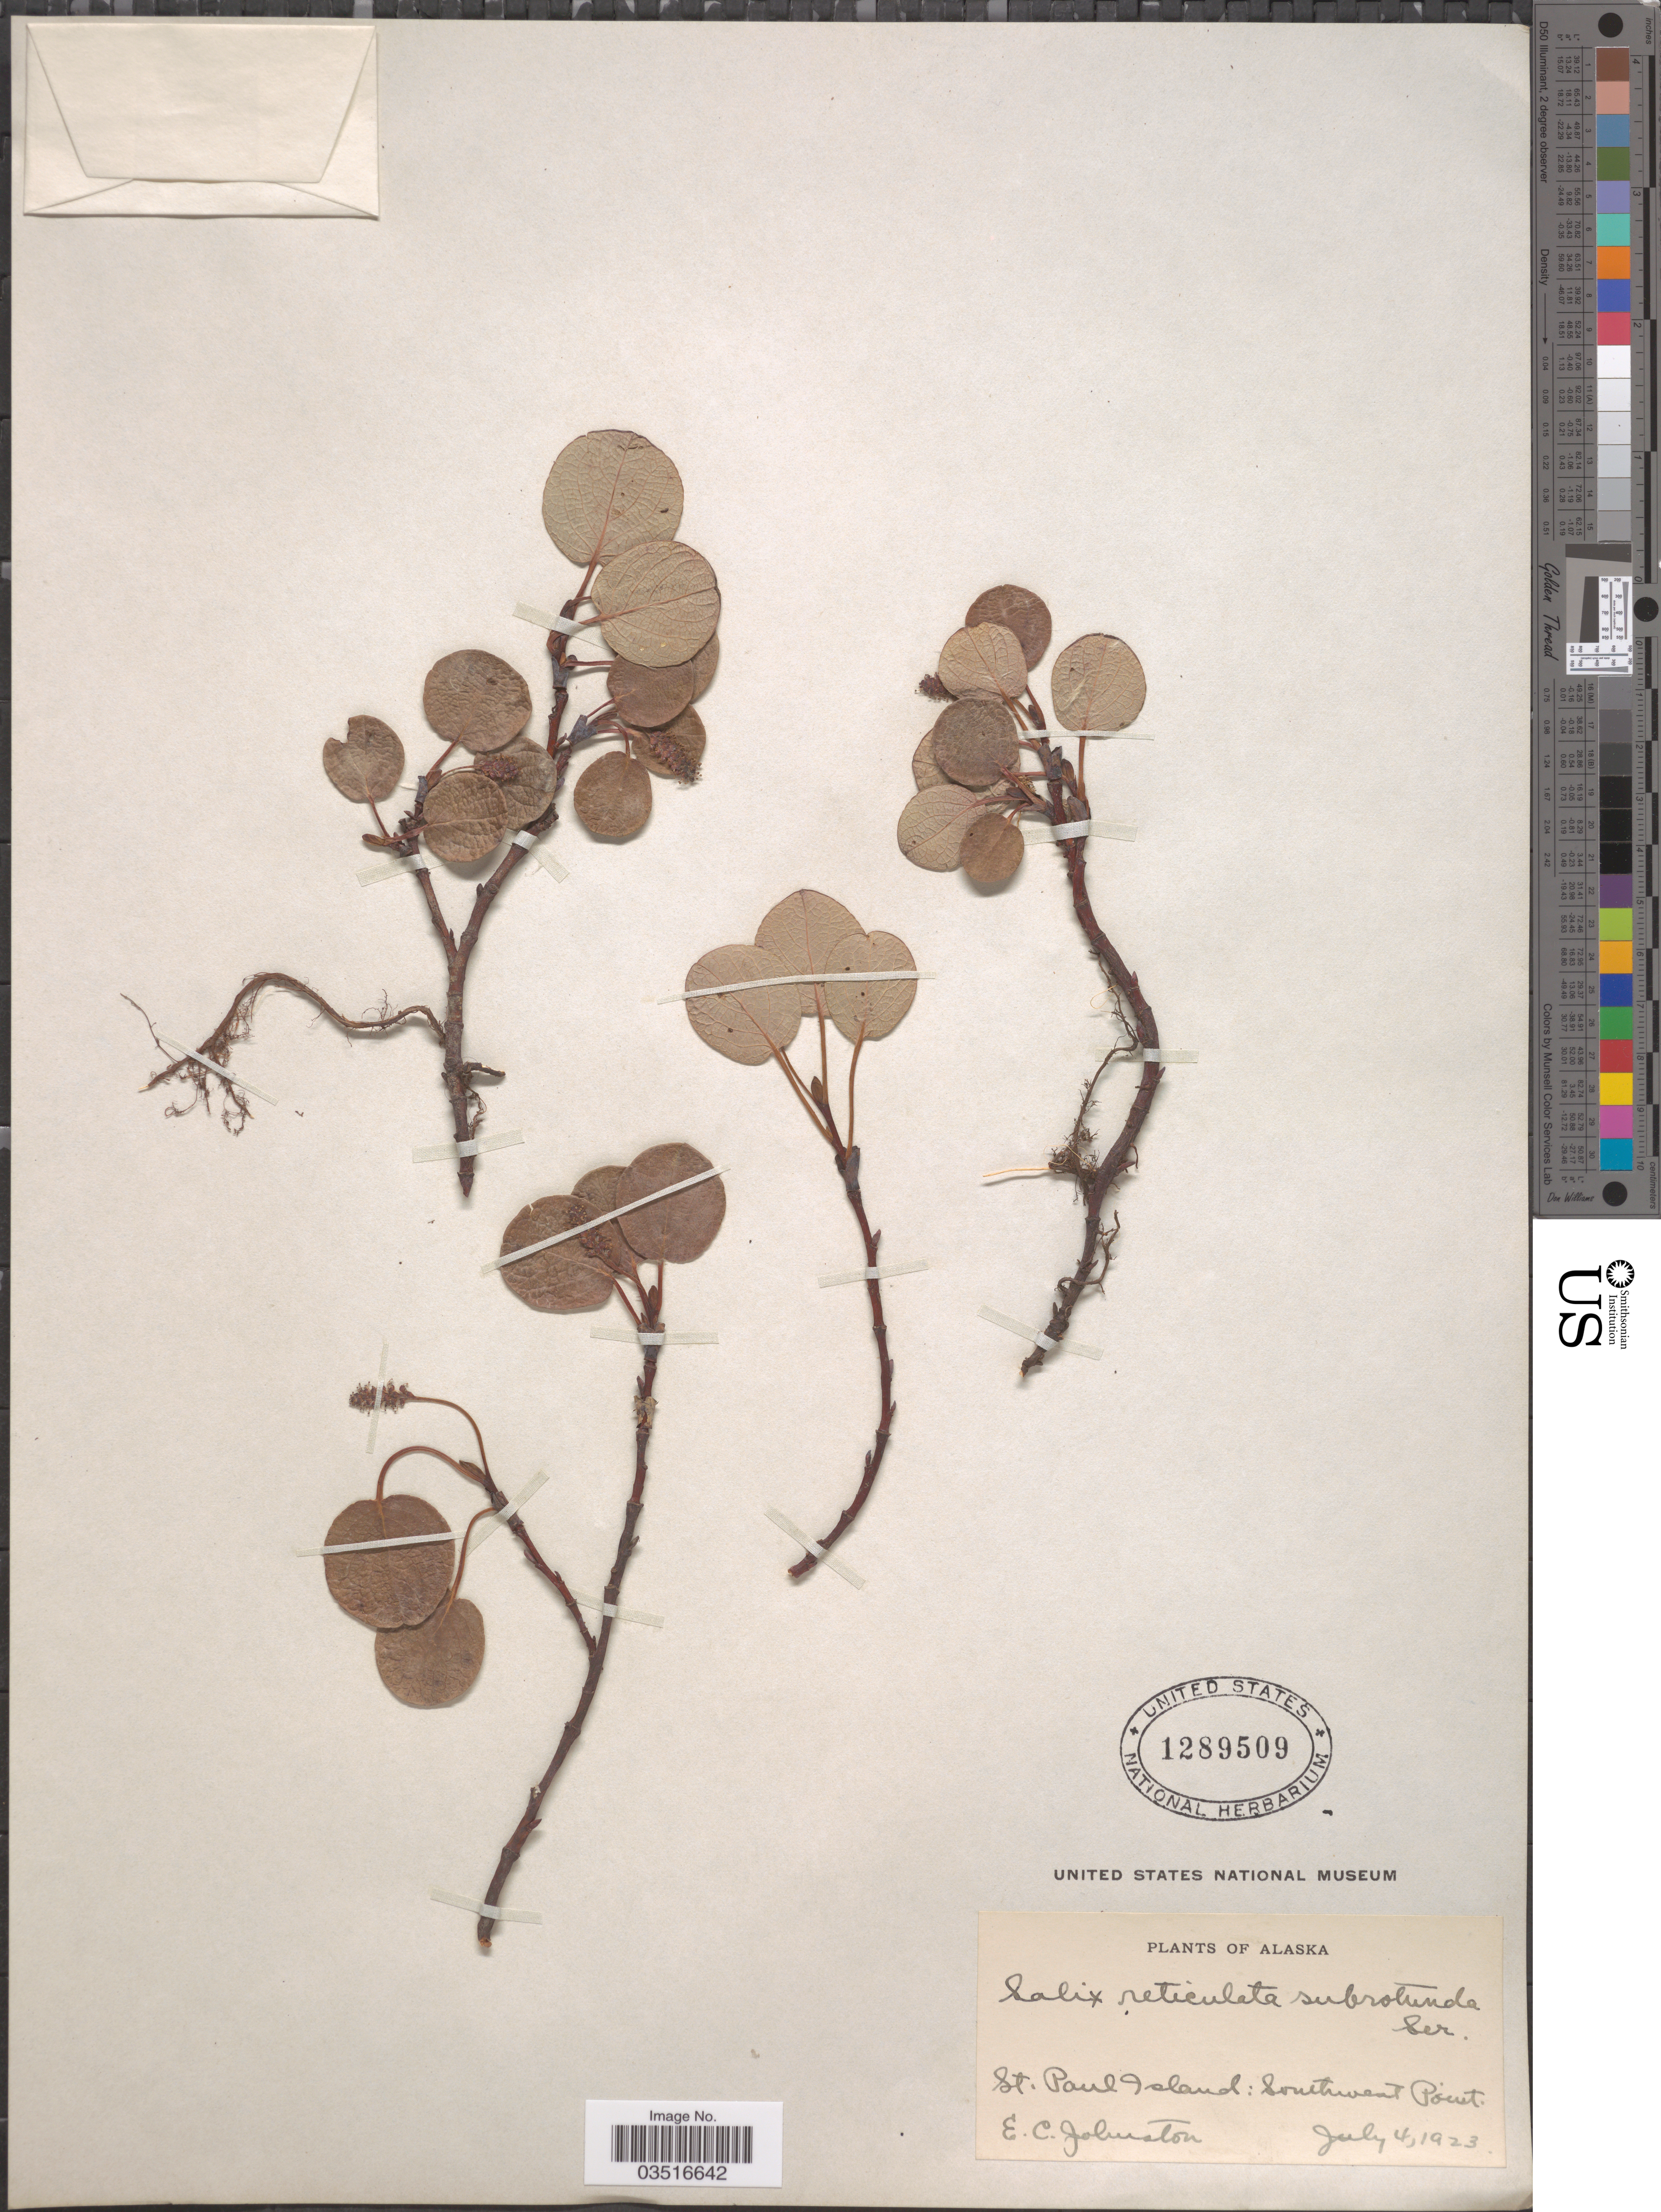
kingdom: Plantae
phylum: Tracheophyta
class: Magnoliopsida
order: Malpighiales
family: Salicaceae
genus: Salix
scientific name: Salix reticulata var. subrotunda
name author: Ser.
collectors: E. C. Johnston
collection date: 1923-07-04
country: United States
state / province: Alaska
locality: St. Paul Island: Southwest Point.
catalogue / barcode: US 1289509